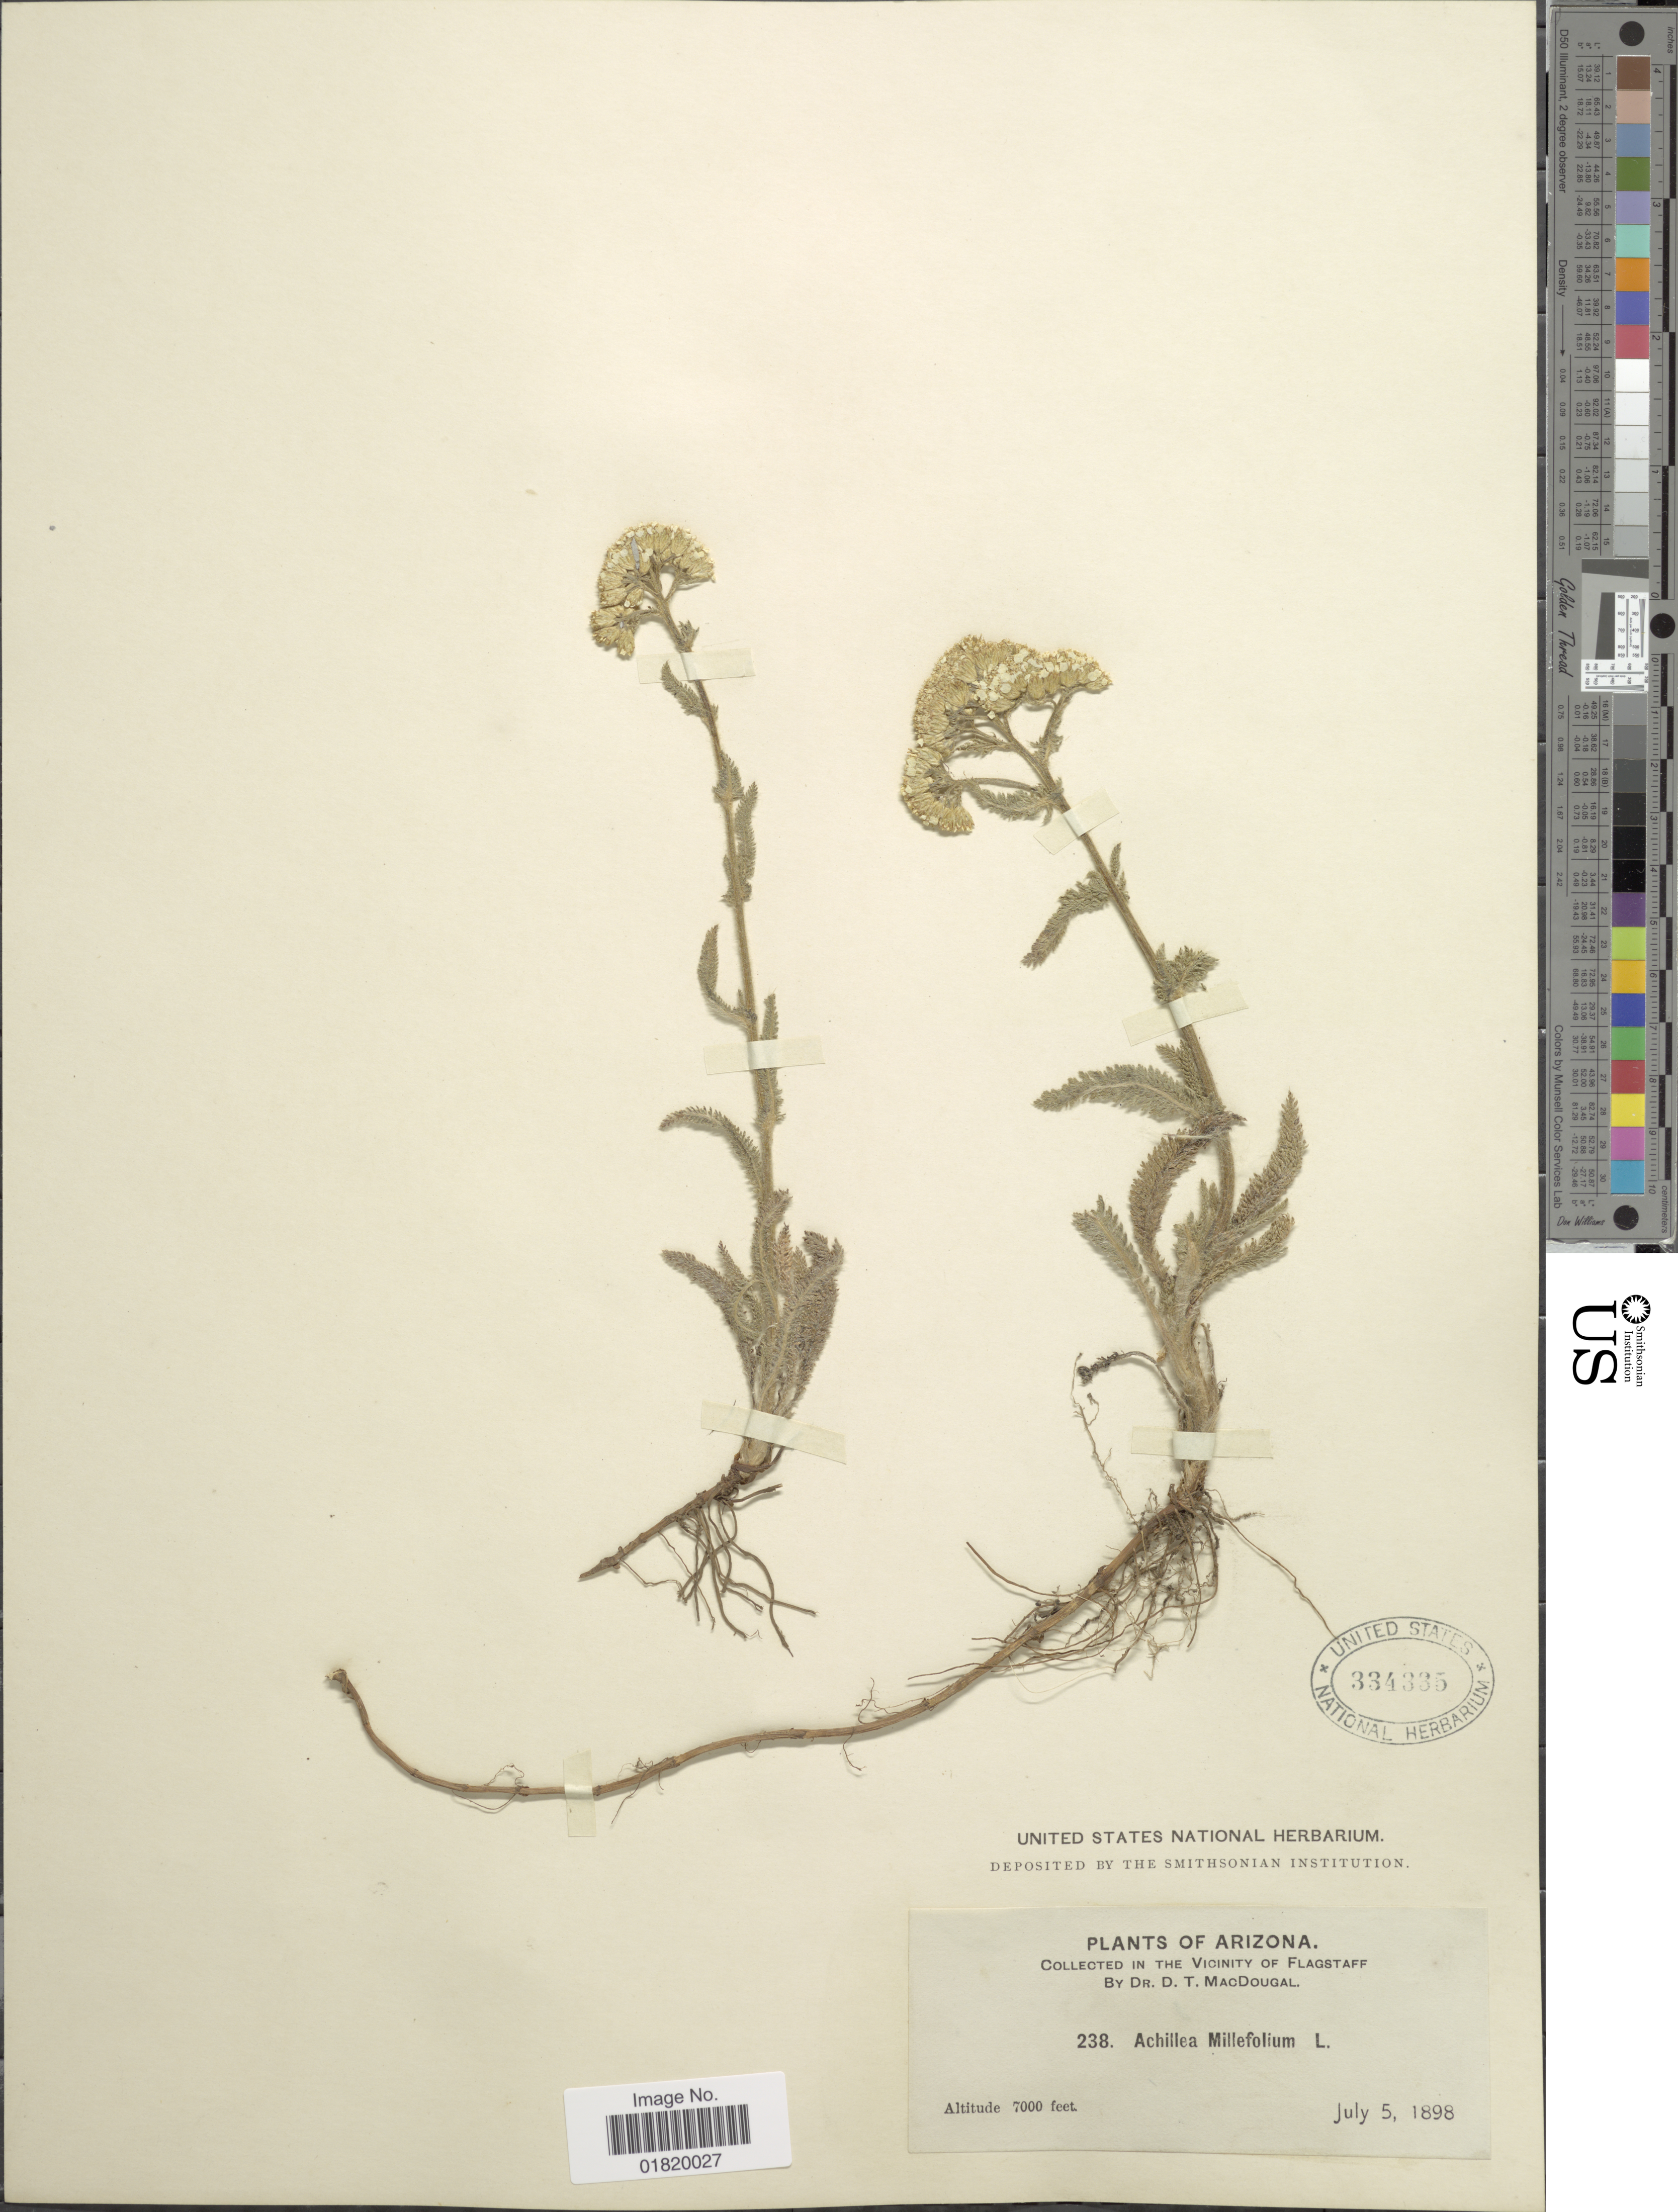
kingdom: Plantae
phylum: Tracheophyta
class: Magnoliopsida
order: Asterales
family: Asteraceae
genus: Achillea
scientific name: Achillea lanulosa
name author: Nutt.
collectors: D. T. MacDougal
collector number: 238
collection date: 1898-07-05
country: United States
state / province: Arizona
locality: Vicinity of Flagstaff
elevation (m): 2134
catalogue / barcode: US 334335